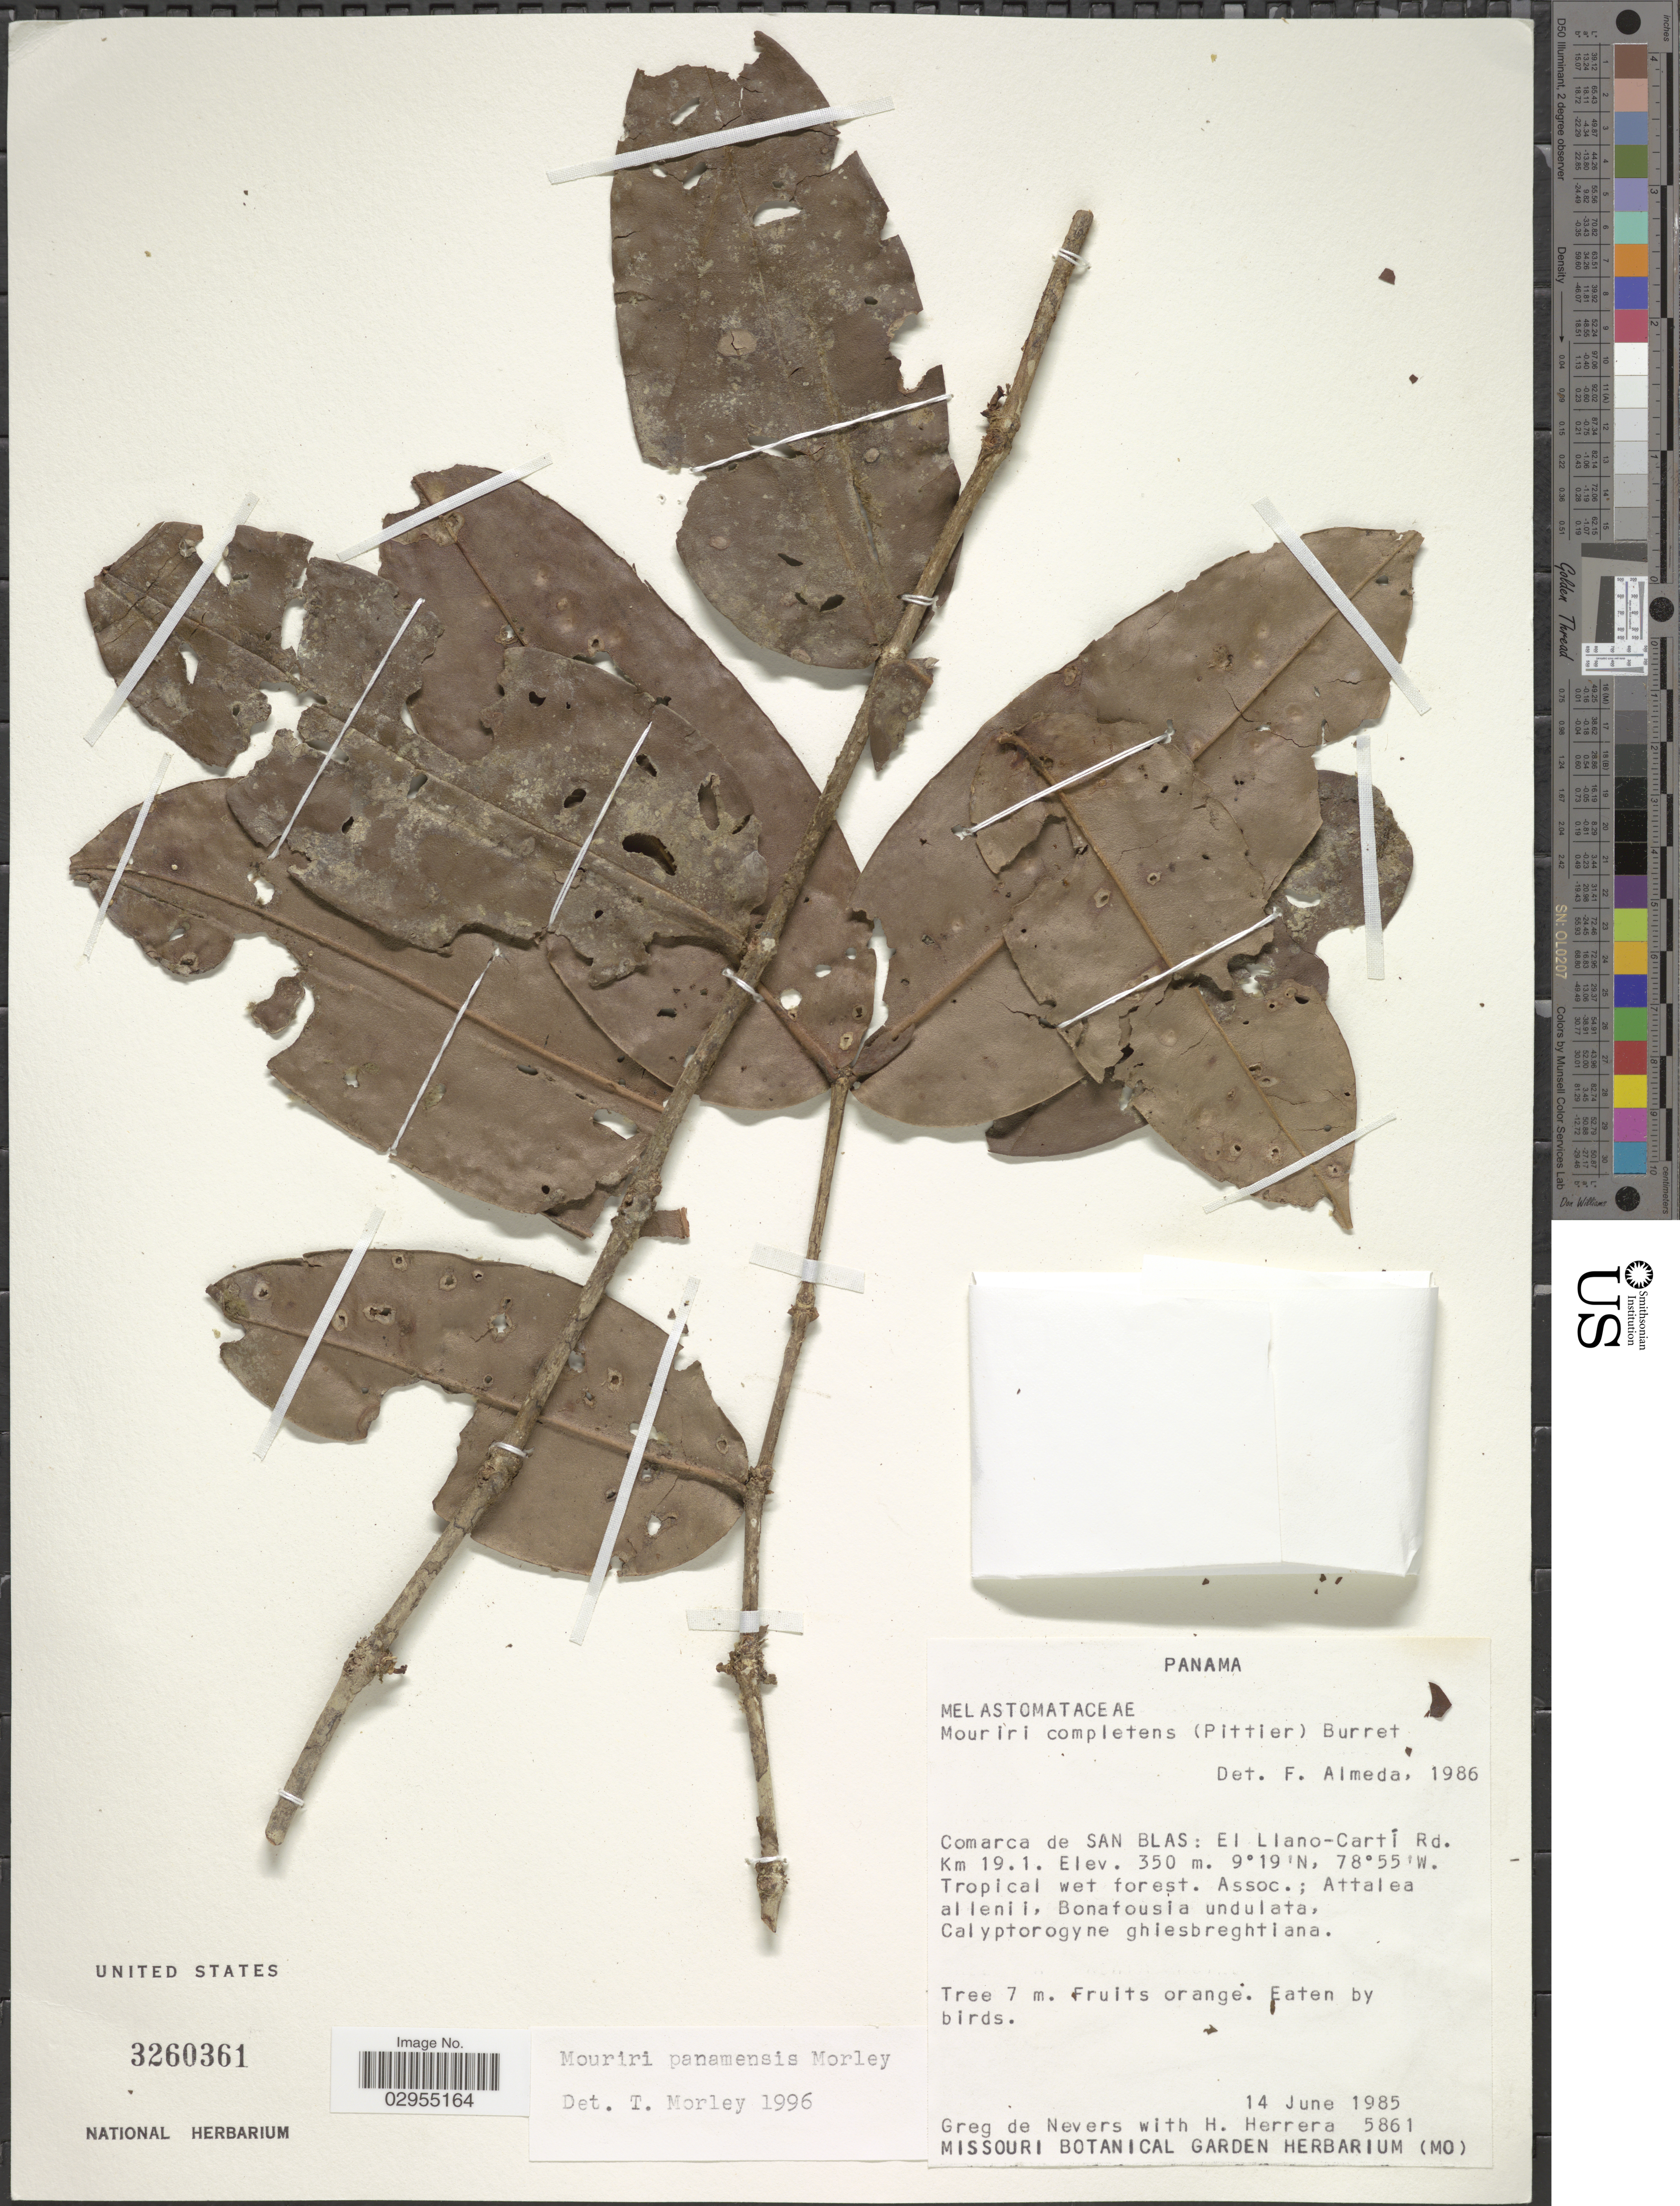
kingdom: Plantae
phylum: Tracheophyta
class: Magnoliopsida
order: Myrtales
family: Melastomataceae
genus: Mouriri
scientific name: Mouriri panamensis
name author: Morley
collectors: G. Nevers & H. Herrera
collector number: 5861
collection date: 1985-06-14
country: Panama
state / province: Kuna Yala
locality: Comarca de San Blas: El Llano-Cartí Rd. Km 19.1.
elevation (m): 350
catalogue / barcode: US 3260361